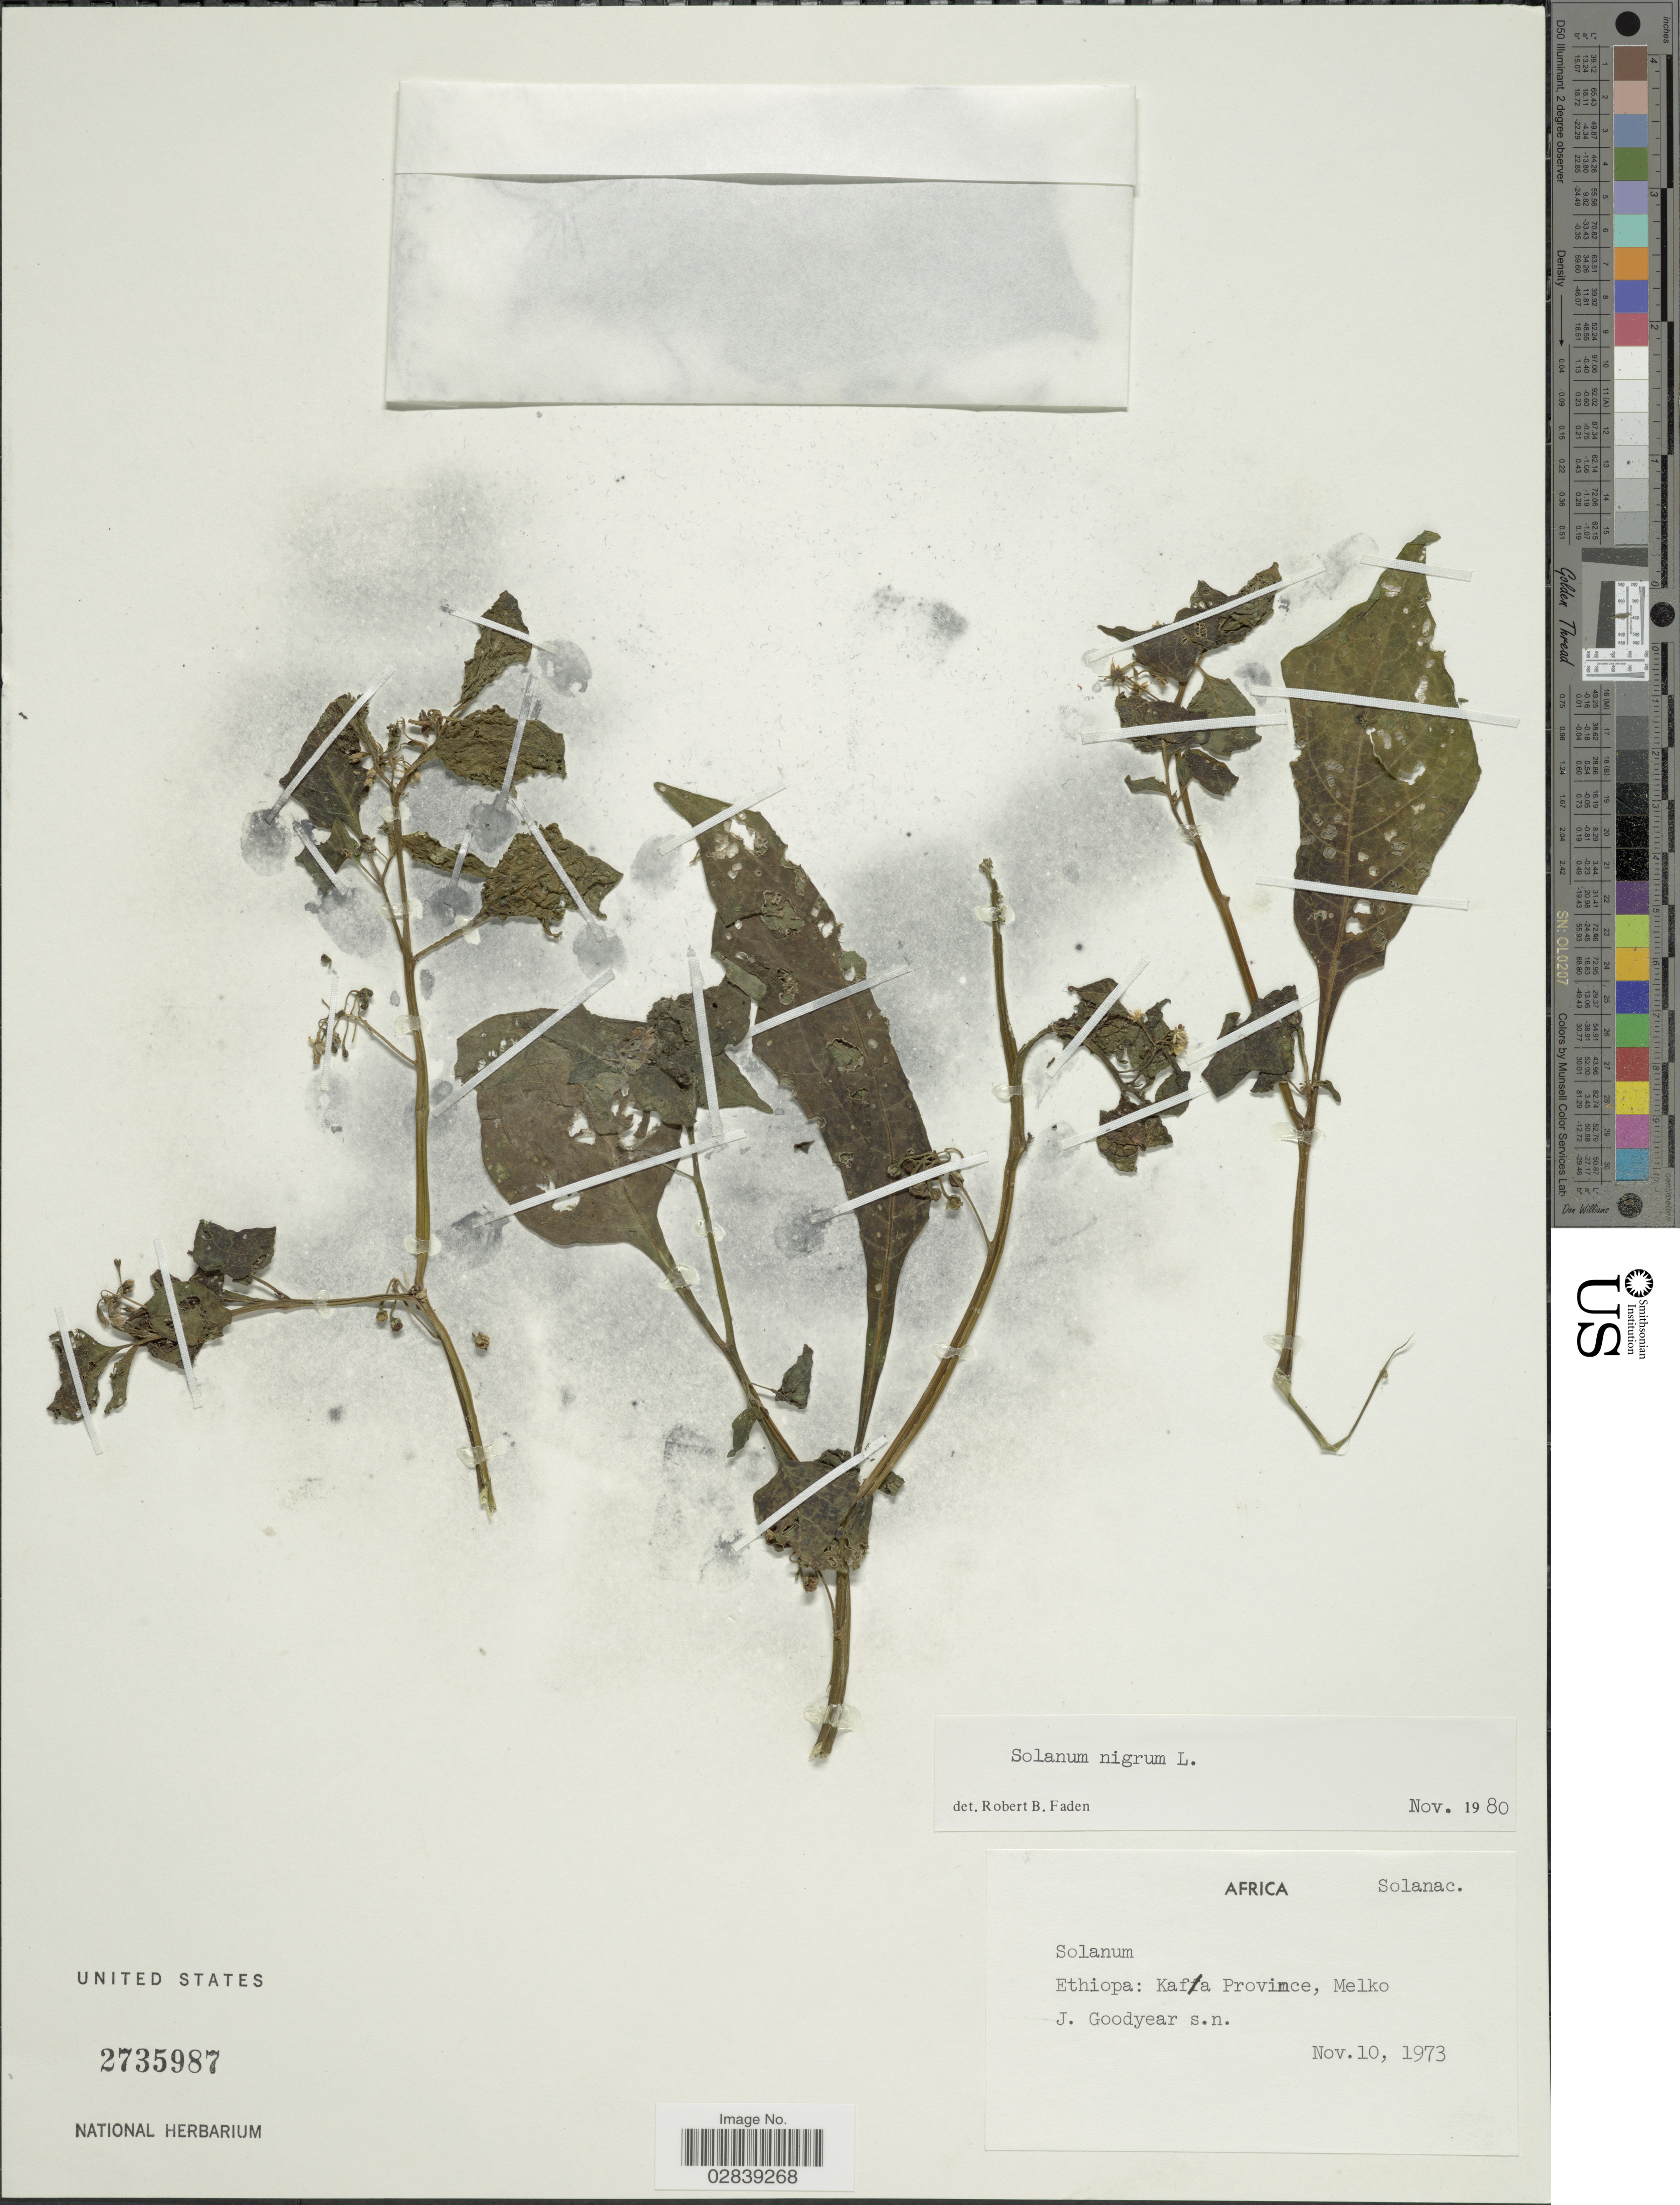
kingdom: Plantae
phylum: Tracheophyta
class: Magnoliopsida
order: Solanales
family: Solanaceae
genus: Solanum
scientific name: Solanum nigrum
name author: L.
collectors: J. Goodyear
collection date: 1973-11-10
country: Ethiopia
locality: Kafa Province, Melko.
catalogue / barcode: US 2735987